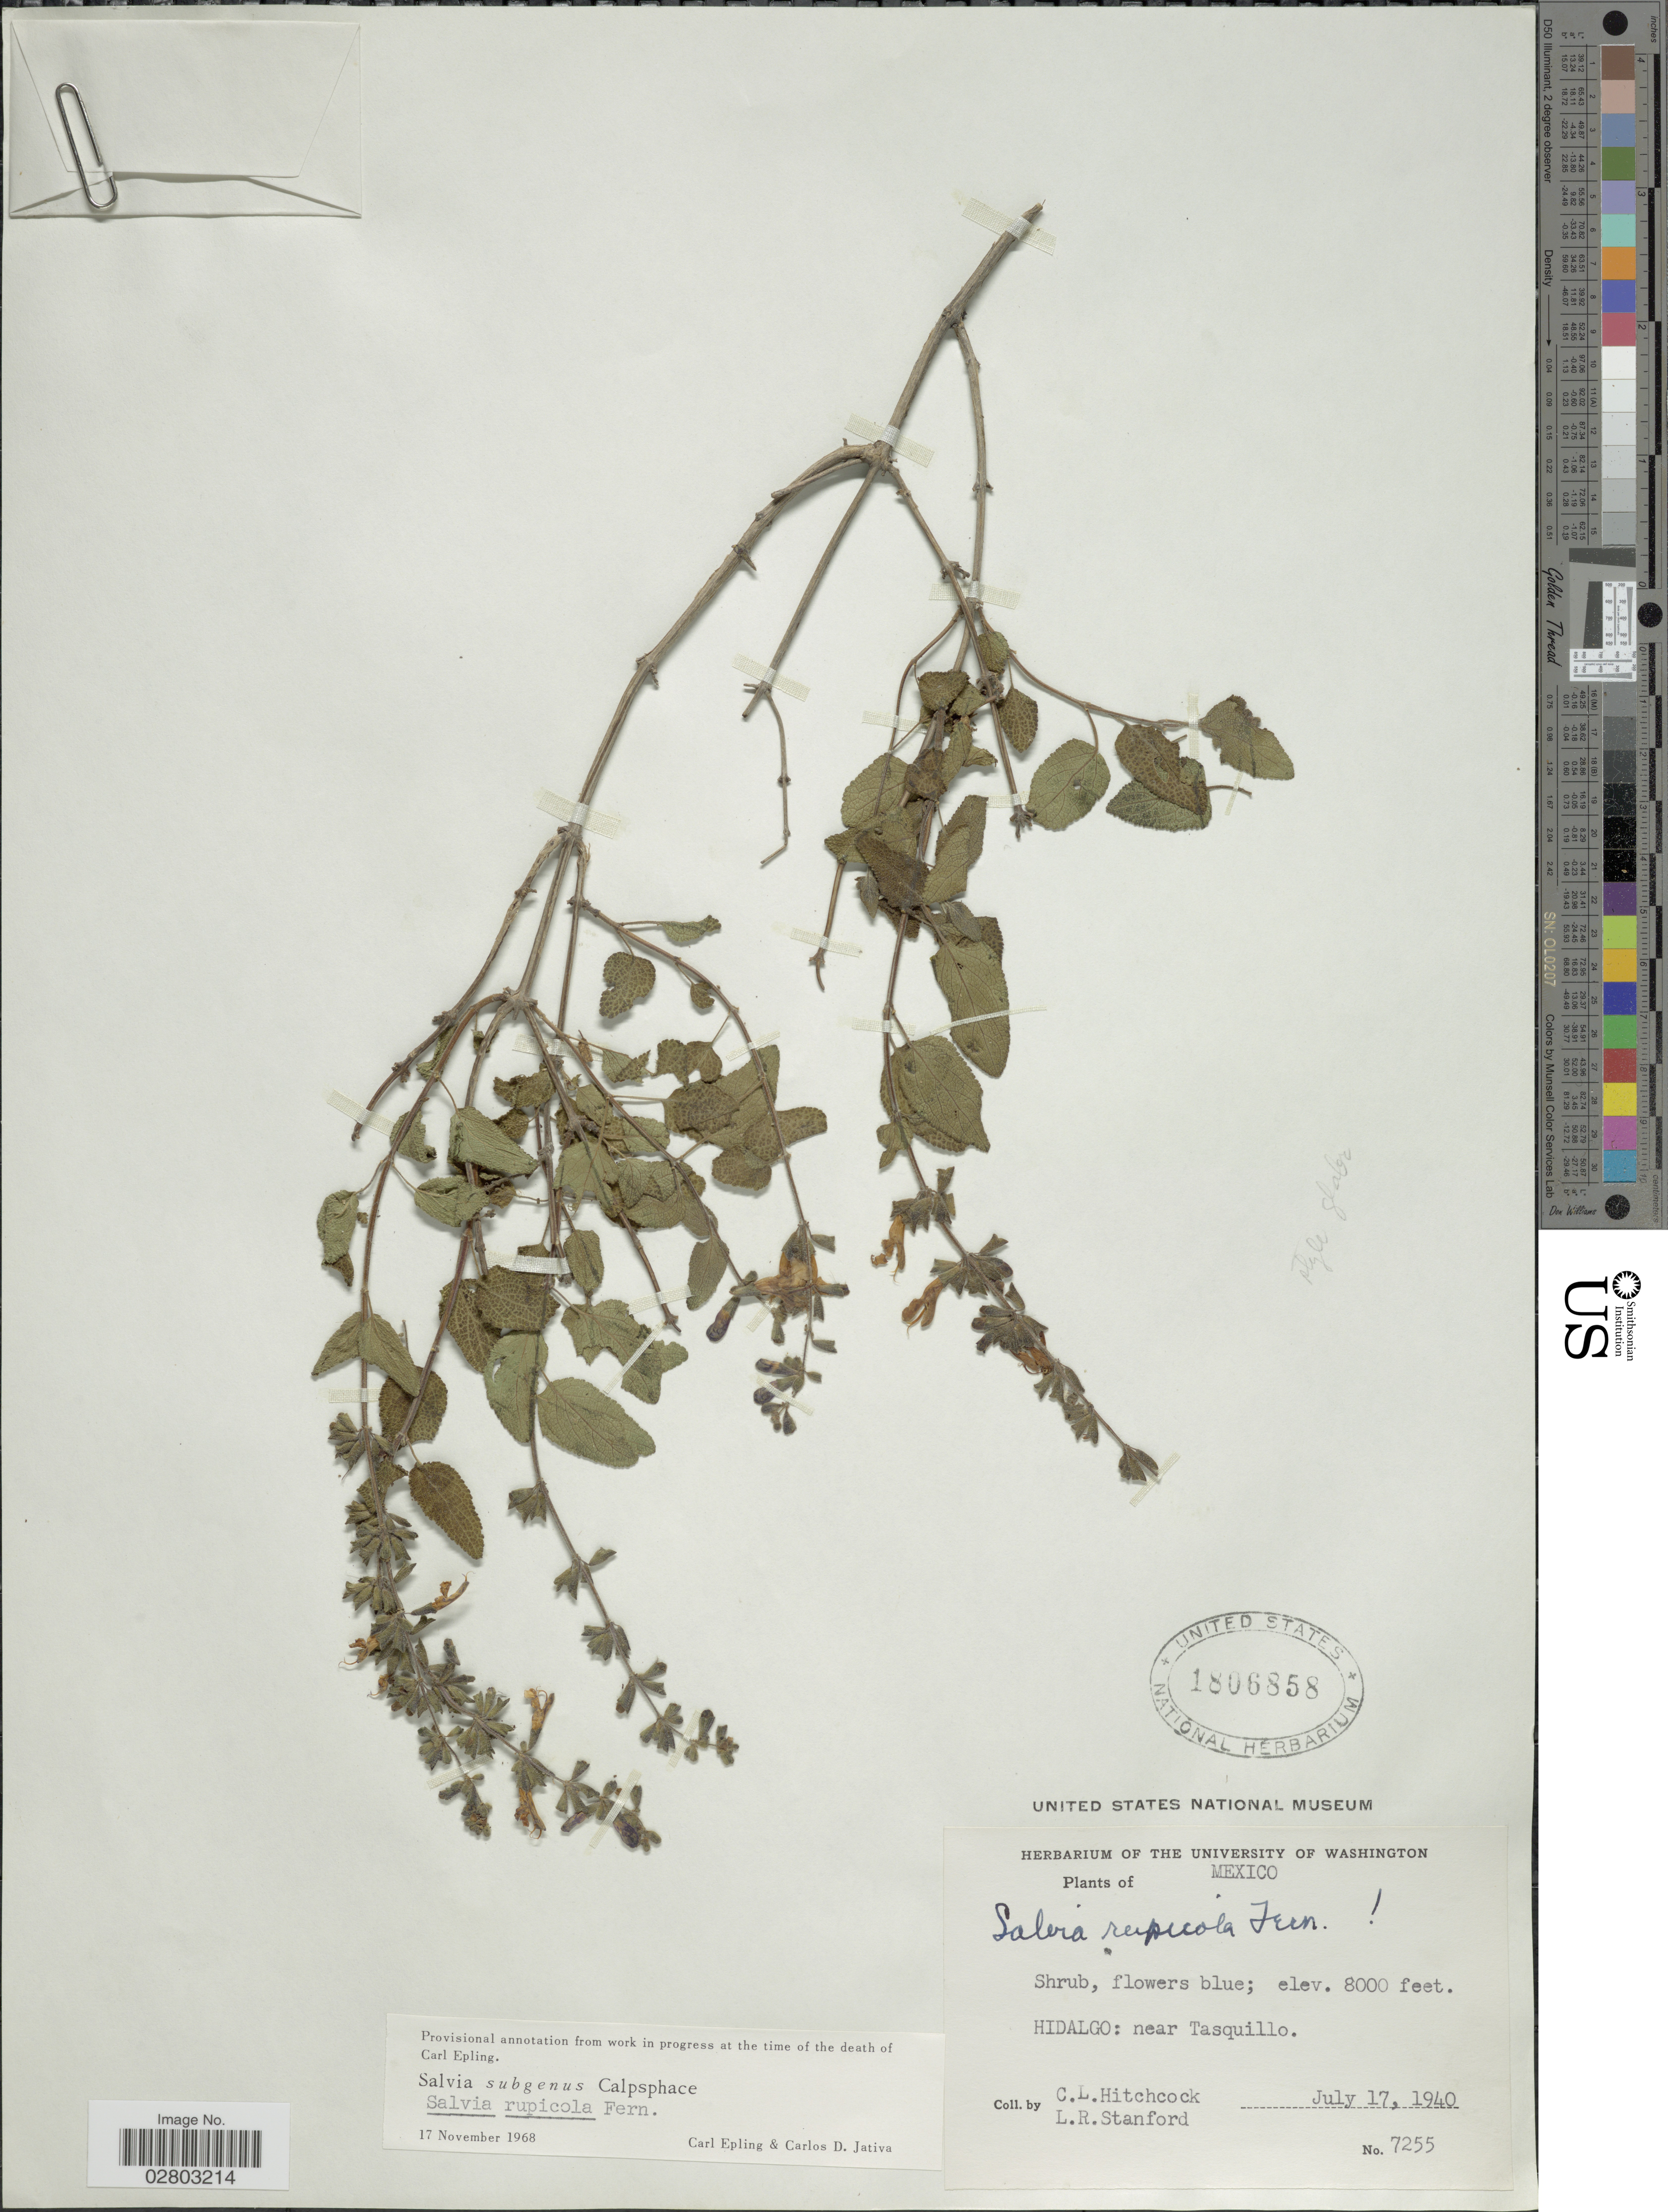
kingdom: Plantae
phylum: Tracheophyta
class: Magnoliopsida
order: Lamiales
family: Lamiaceae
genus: Salvia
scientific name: Salvia rupicola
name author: Fernald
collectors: C. L. Hitchcock & L. R. Stanford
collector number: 7255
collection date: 1940-07-17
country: Mexico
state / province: Hidalgo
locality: Near Tasquillo.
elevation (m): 2438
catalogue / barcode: US 1806858